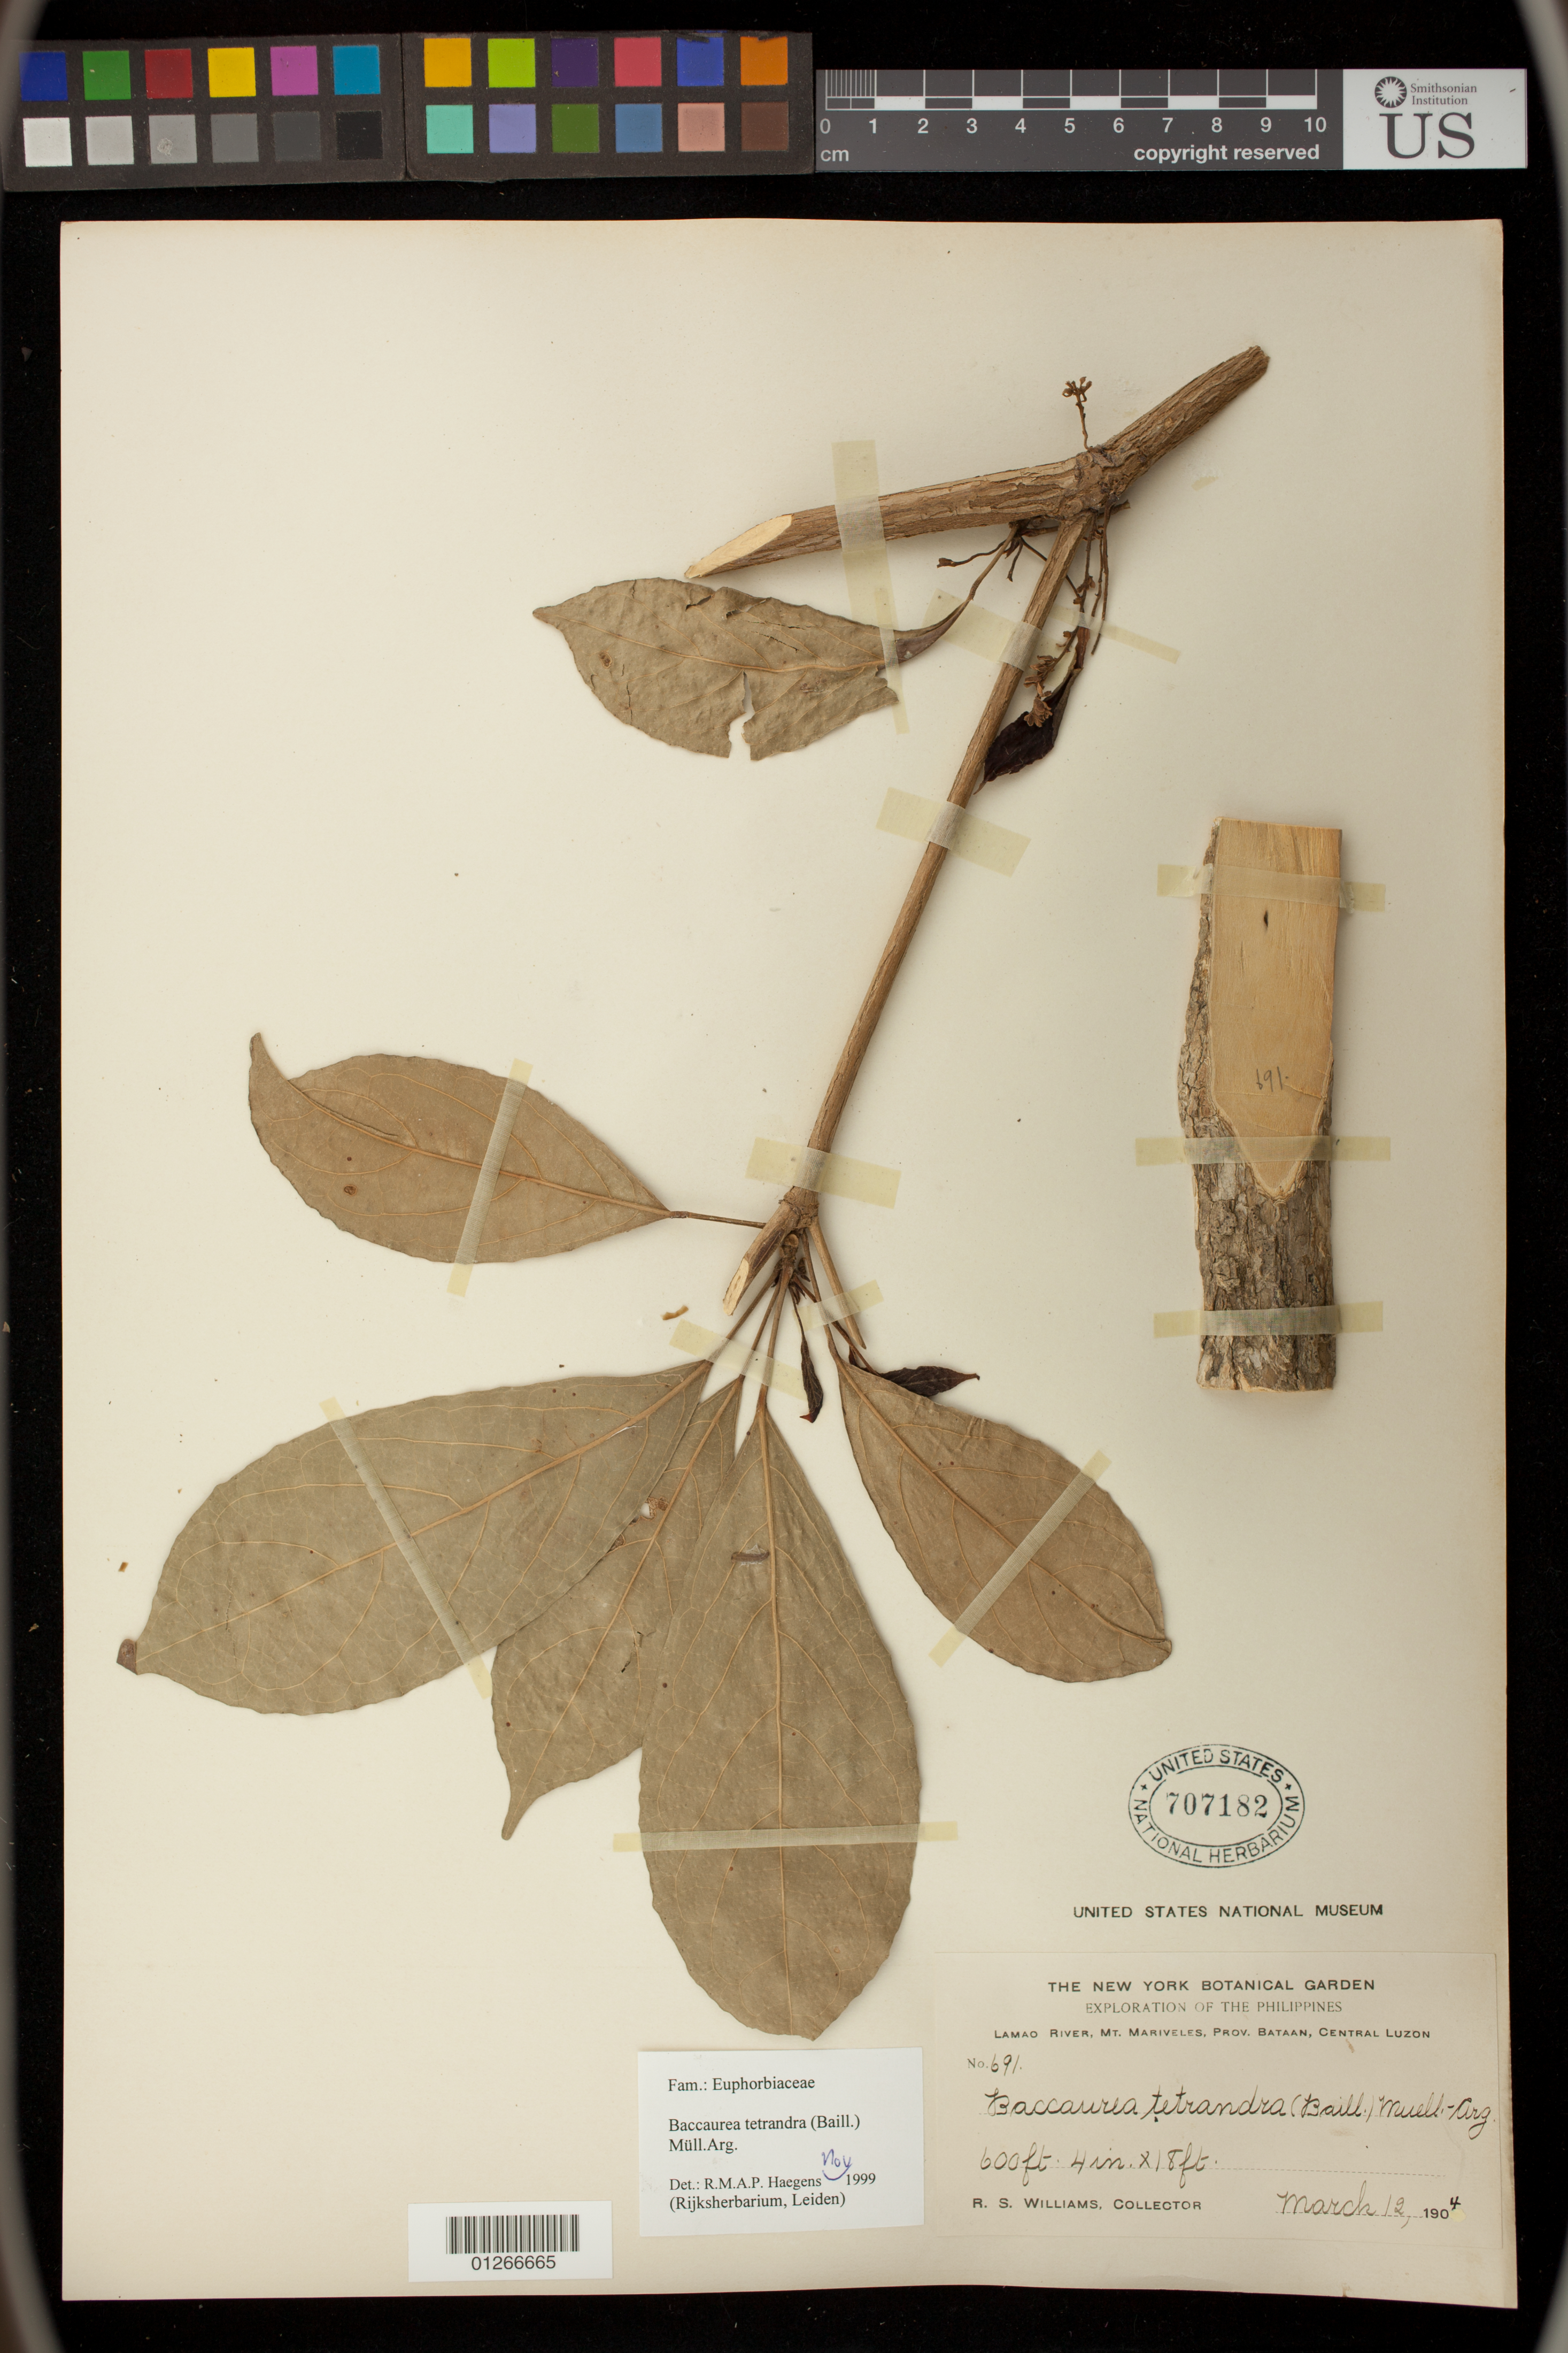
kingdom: Plantae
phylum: Tracheophyta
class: Magnoliopsida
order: Malpighiales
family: Phyllanthaceae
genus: Baccaurea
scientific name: Baccaurea tetrandra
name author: (Baill.) Müll. Arg.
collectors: R. S. Williams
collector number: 691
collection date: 1904-03-12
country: Philippines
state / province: Central Luzon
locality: Lamao River, Mt. Mariveles, Prov. Bataan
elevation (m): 183